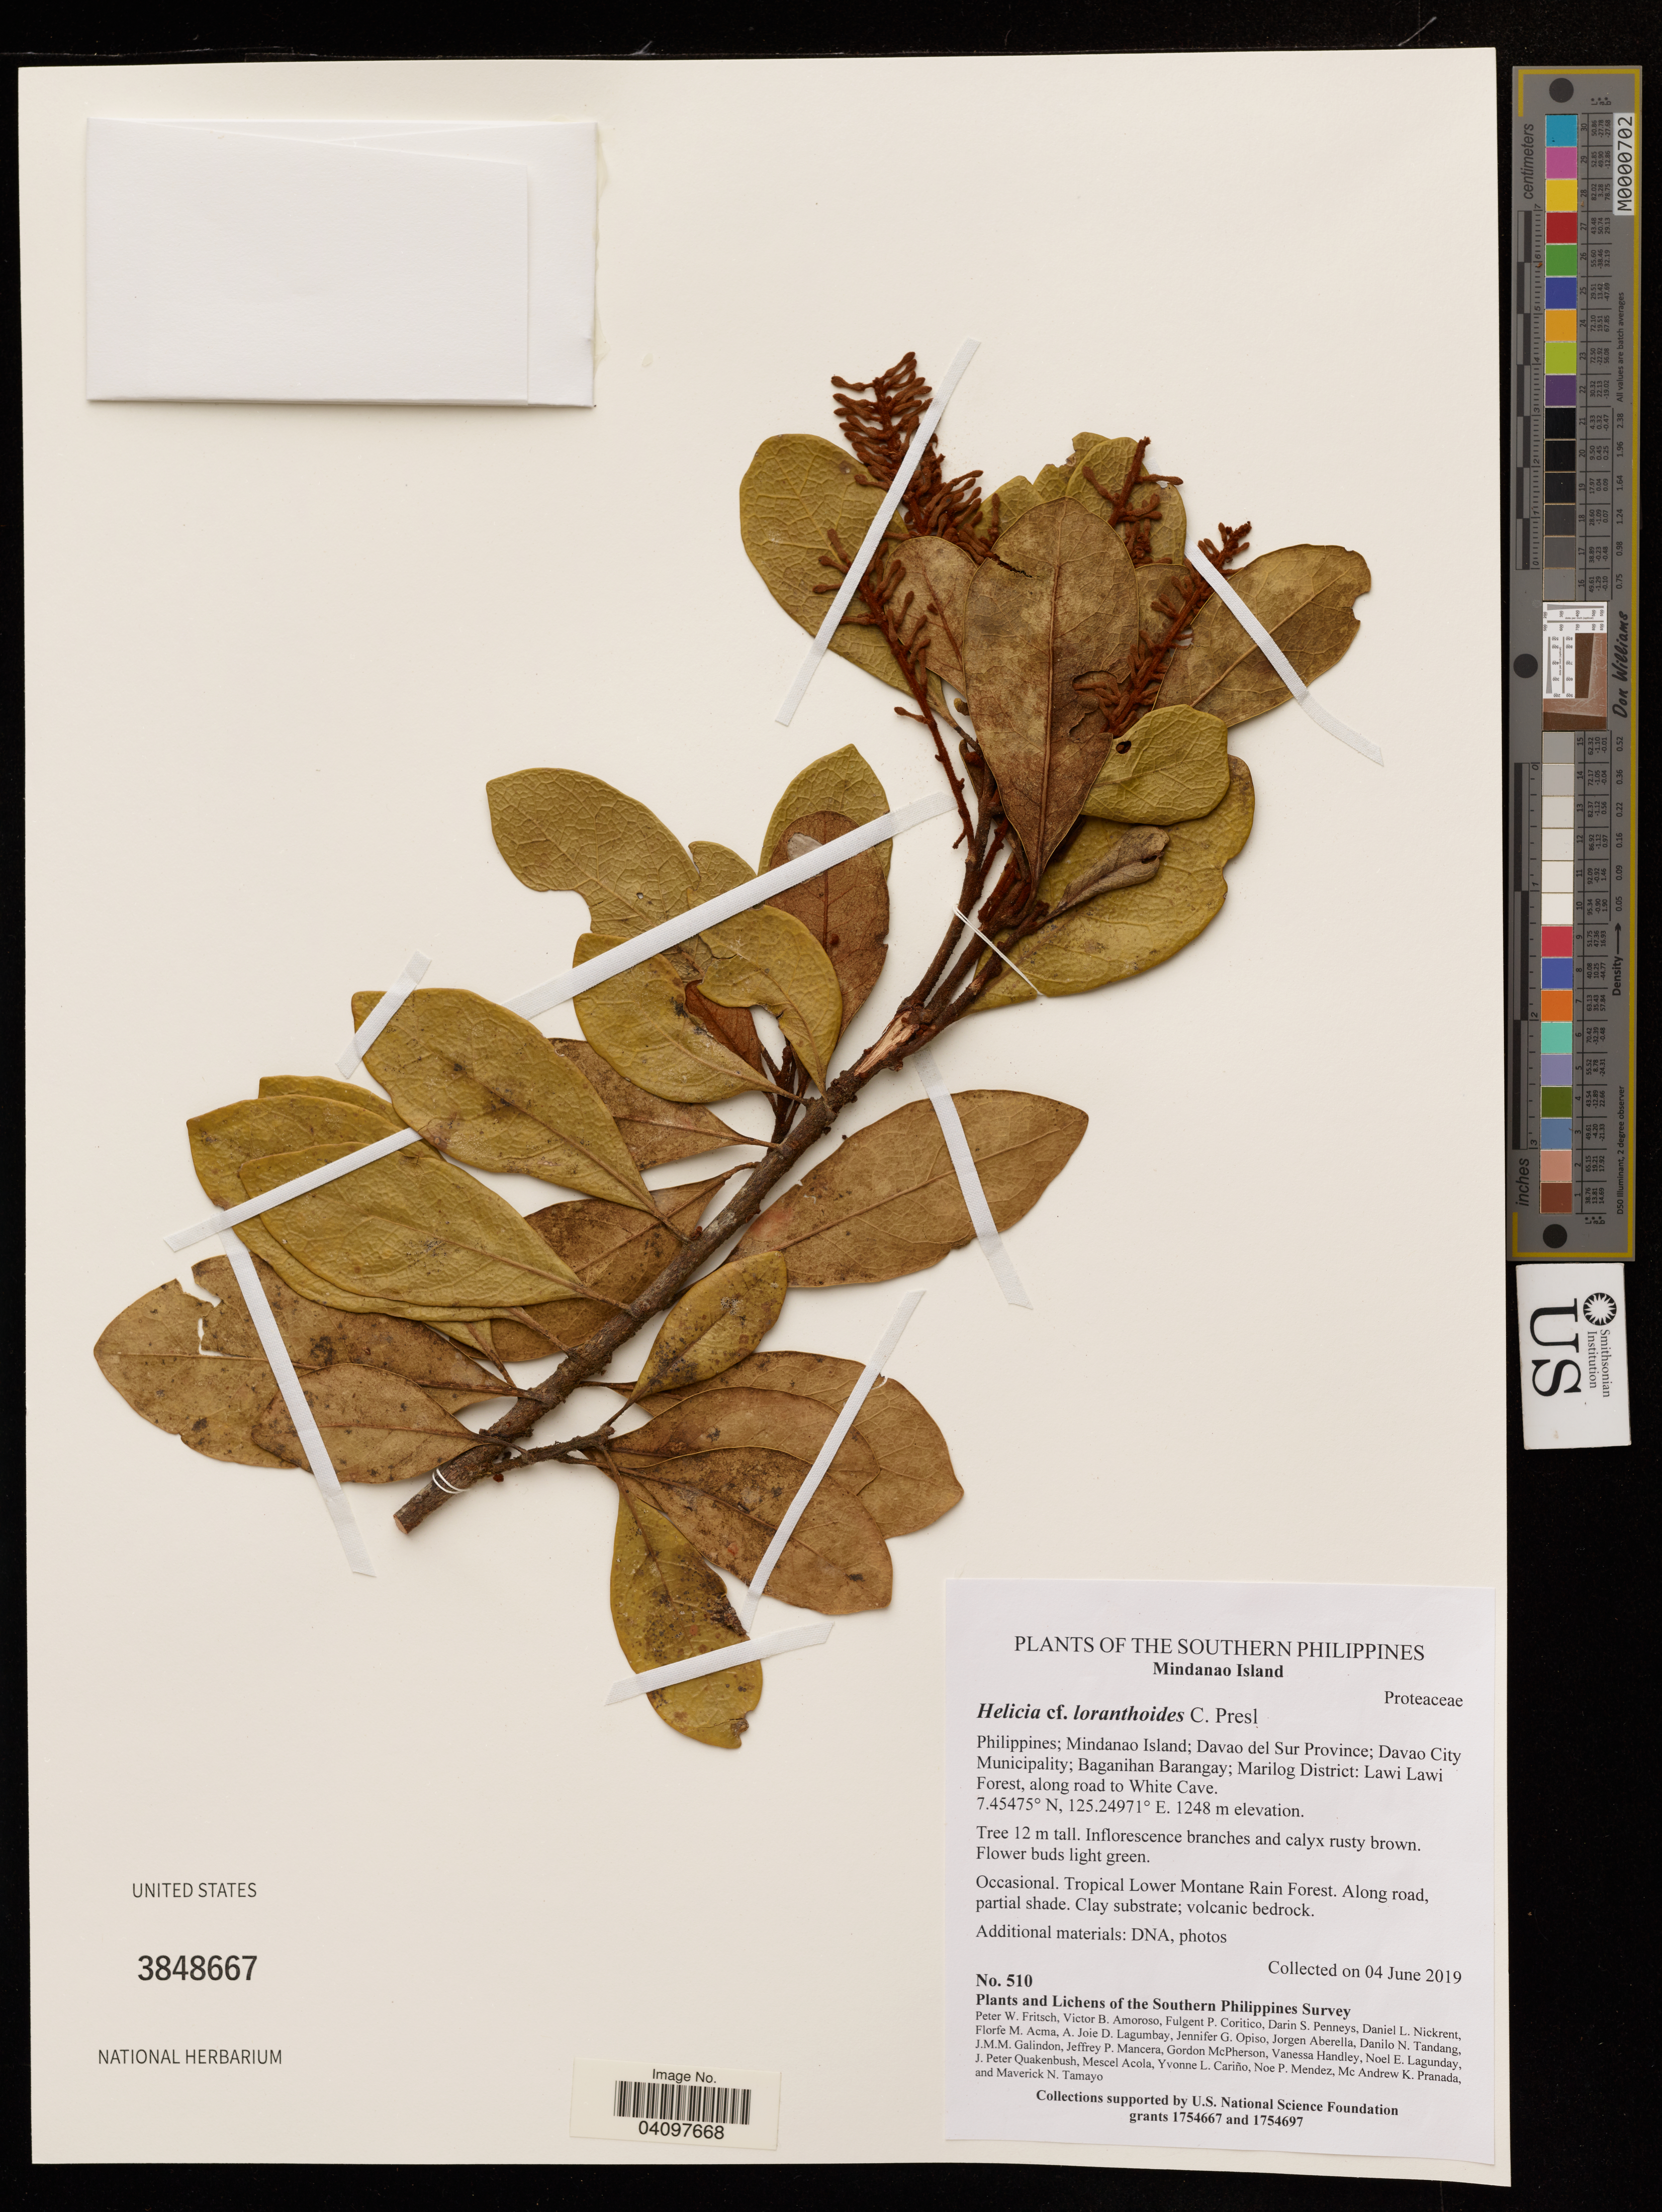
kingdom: Plantae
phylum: Tracheophyta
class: Magnoliopsida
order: Proteales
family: Proteaceae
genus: Helicia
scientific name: Helicia loranthoides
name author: C. Presl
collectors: P. W. Fritsch, V. Amoroso, F. Coritico & D. S. Penneys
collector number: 510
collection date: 2019-06-04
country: Philippines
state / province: Davao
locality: The Southern Philippines, Mindanao Island. Philippines; Mindanao Island; Davao del Sur Province; Davao City Municipality; Baganihan Barangay; Marilog District: Lawi Lawi Forest, along road to White Cave.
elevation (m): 1248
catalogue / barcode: US 3848667